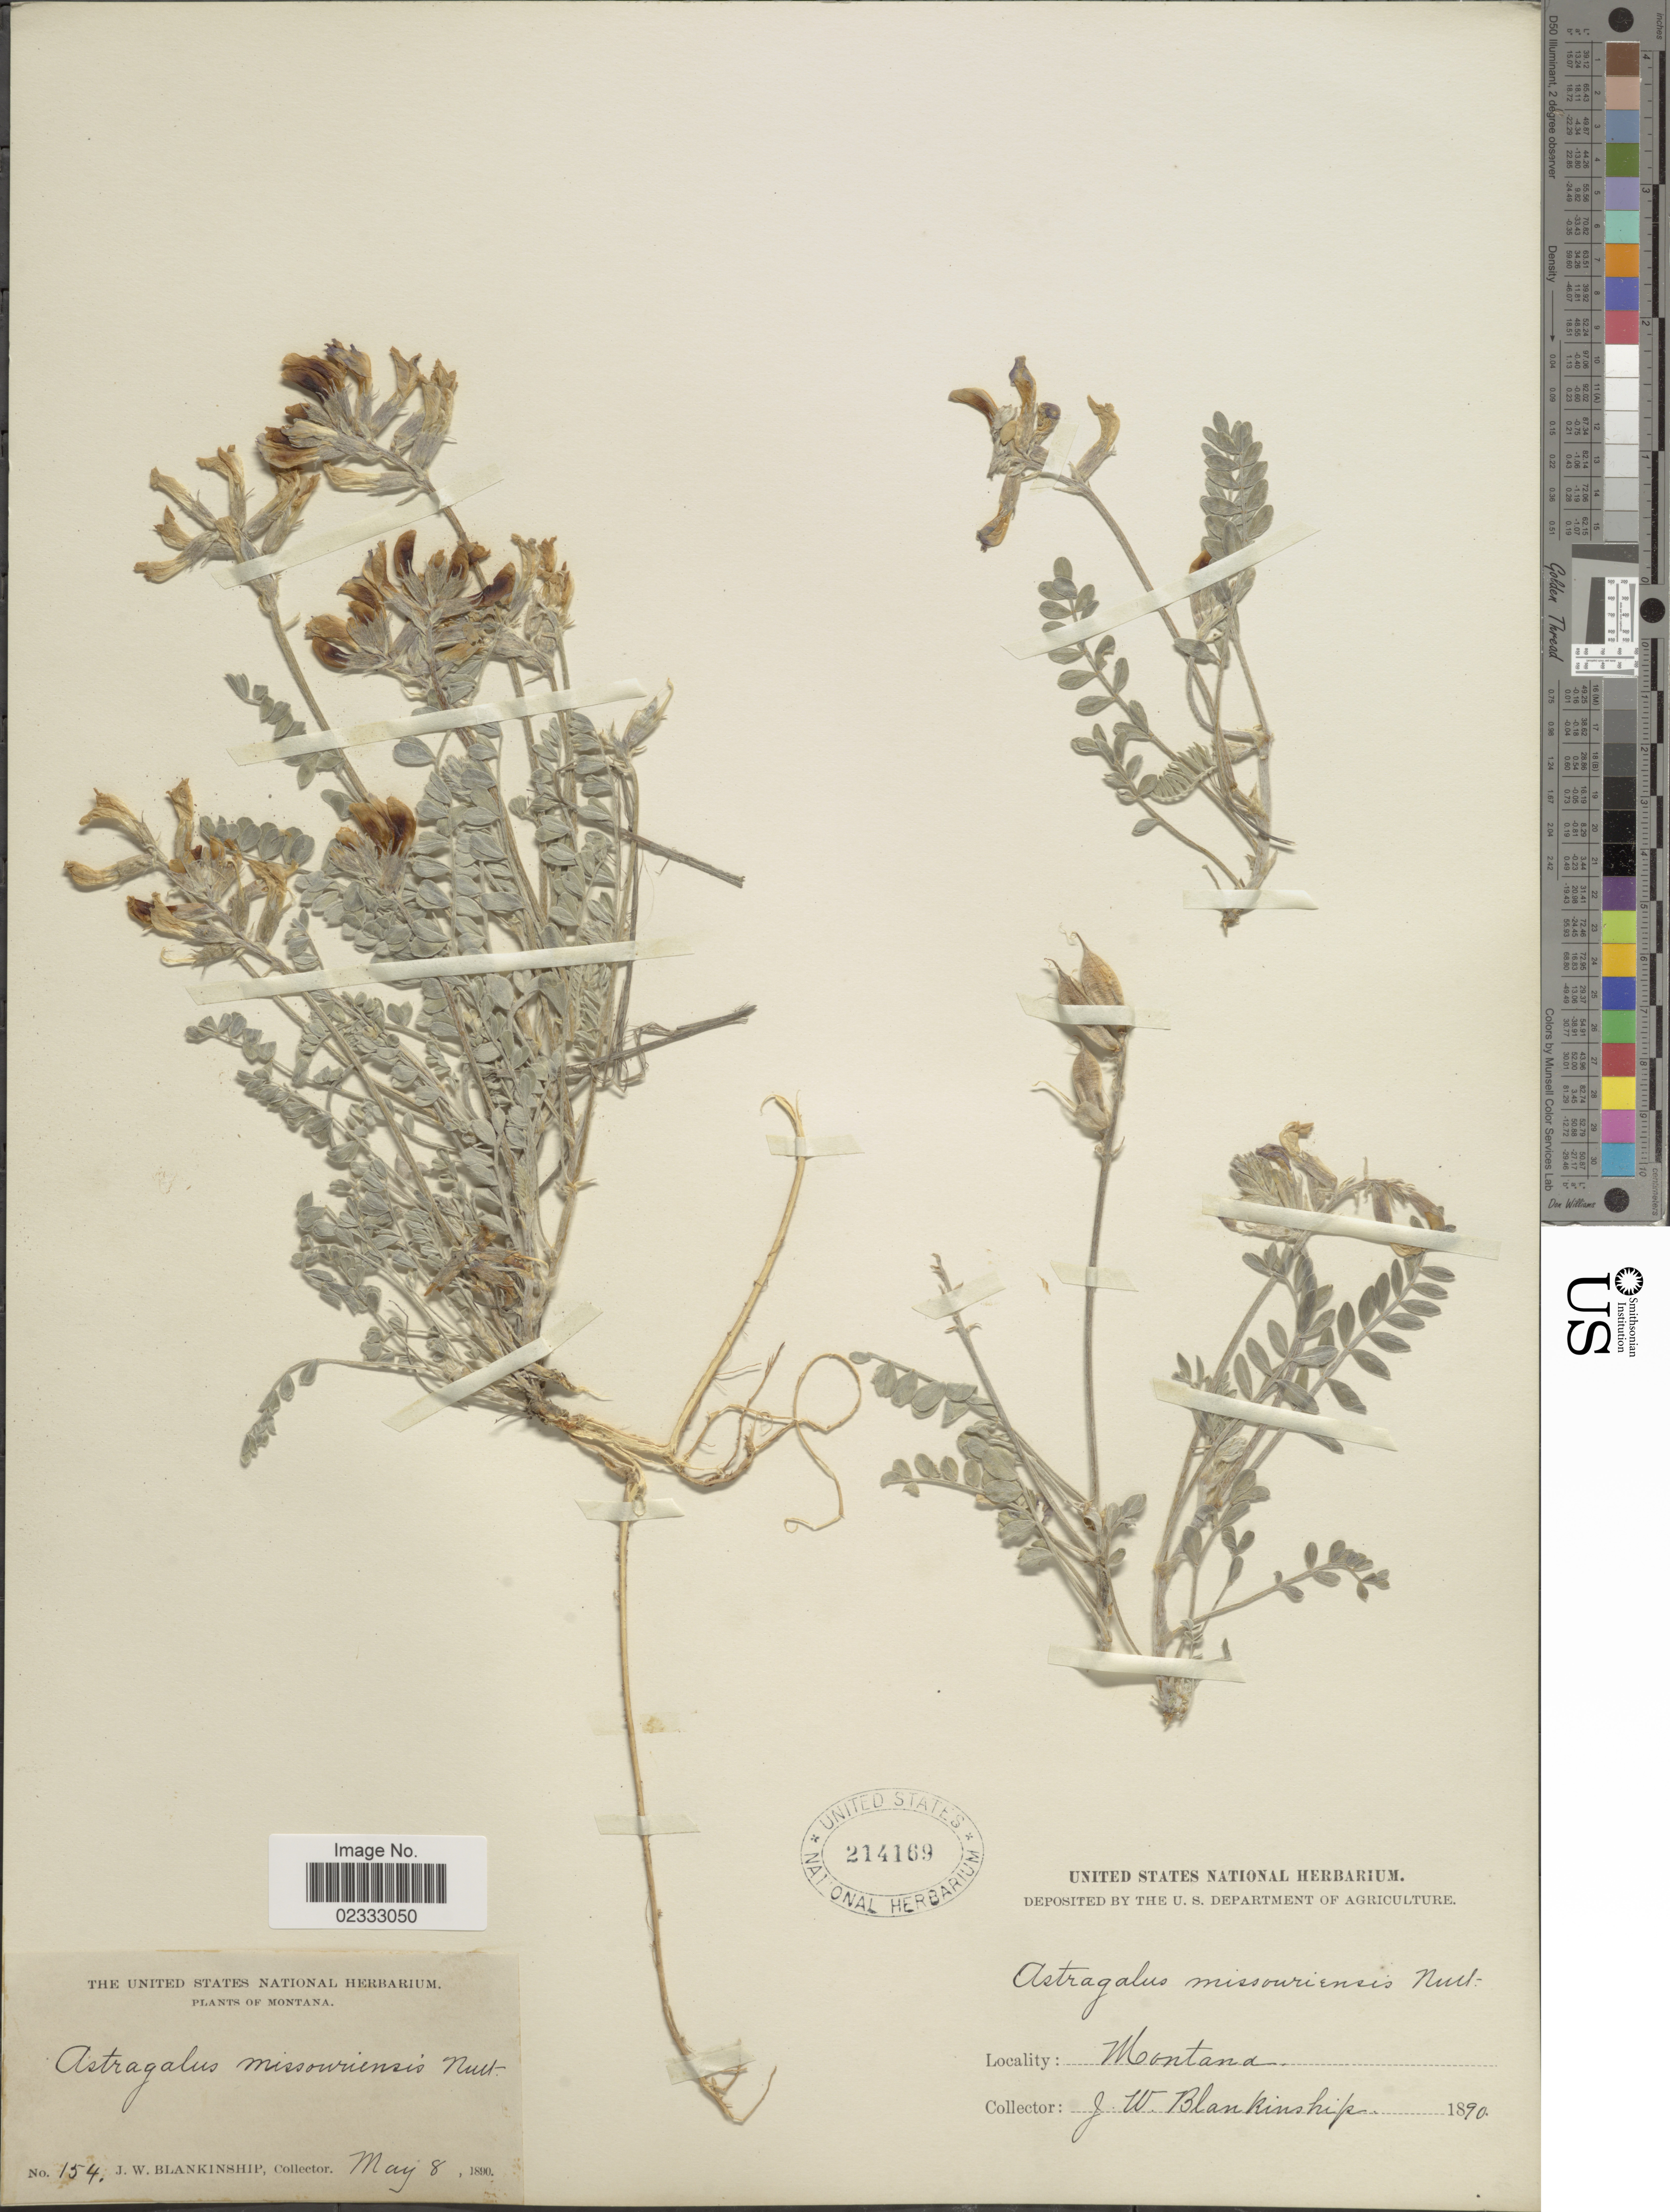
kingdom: Plantae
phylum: Tracheophyta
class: Magnoliopsida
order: Fabales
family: Fabaceae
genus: Astragalus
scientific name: Astragalus missouriensis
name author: Nutt.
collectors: J. W. Blankinship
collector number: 154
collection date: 1890-05-08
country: United States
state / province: Montana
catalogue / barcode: US 214169